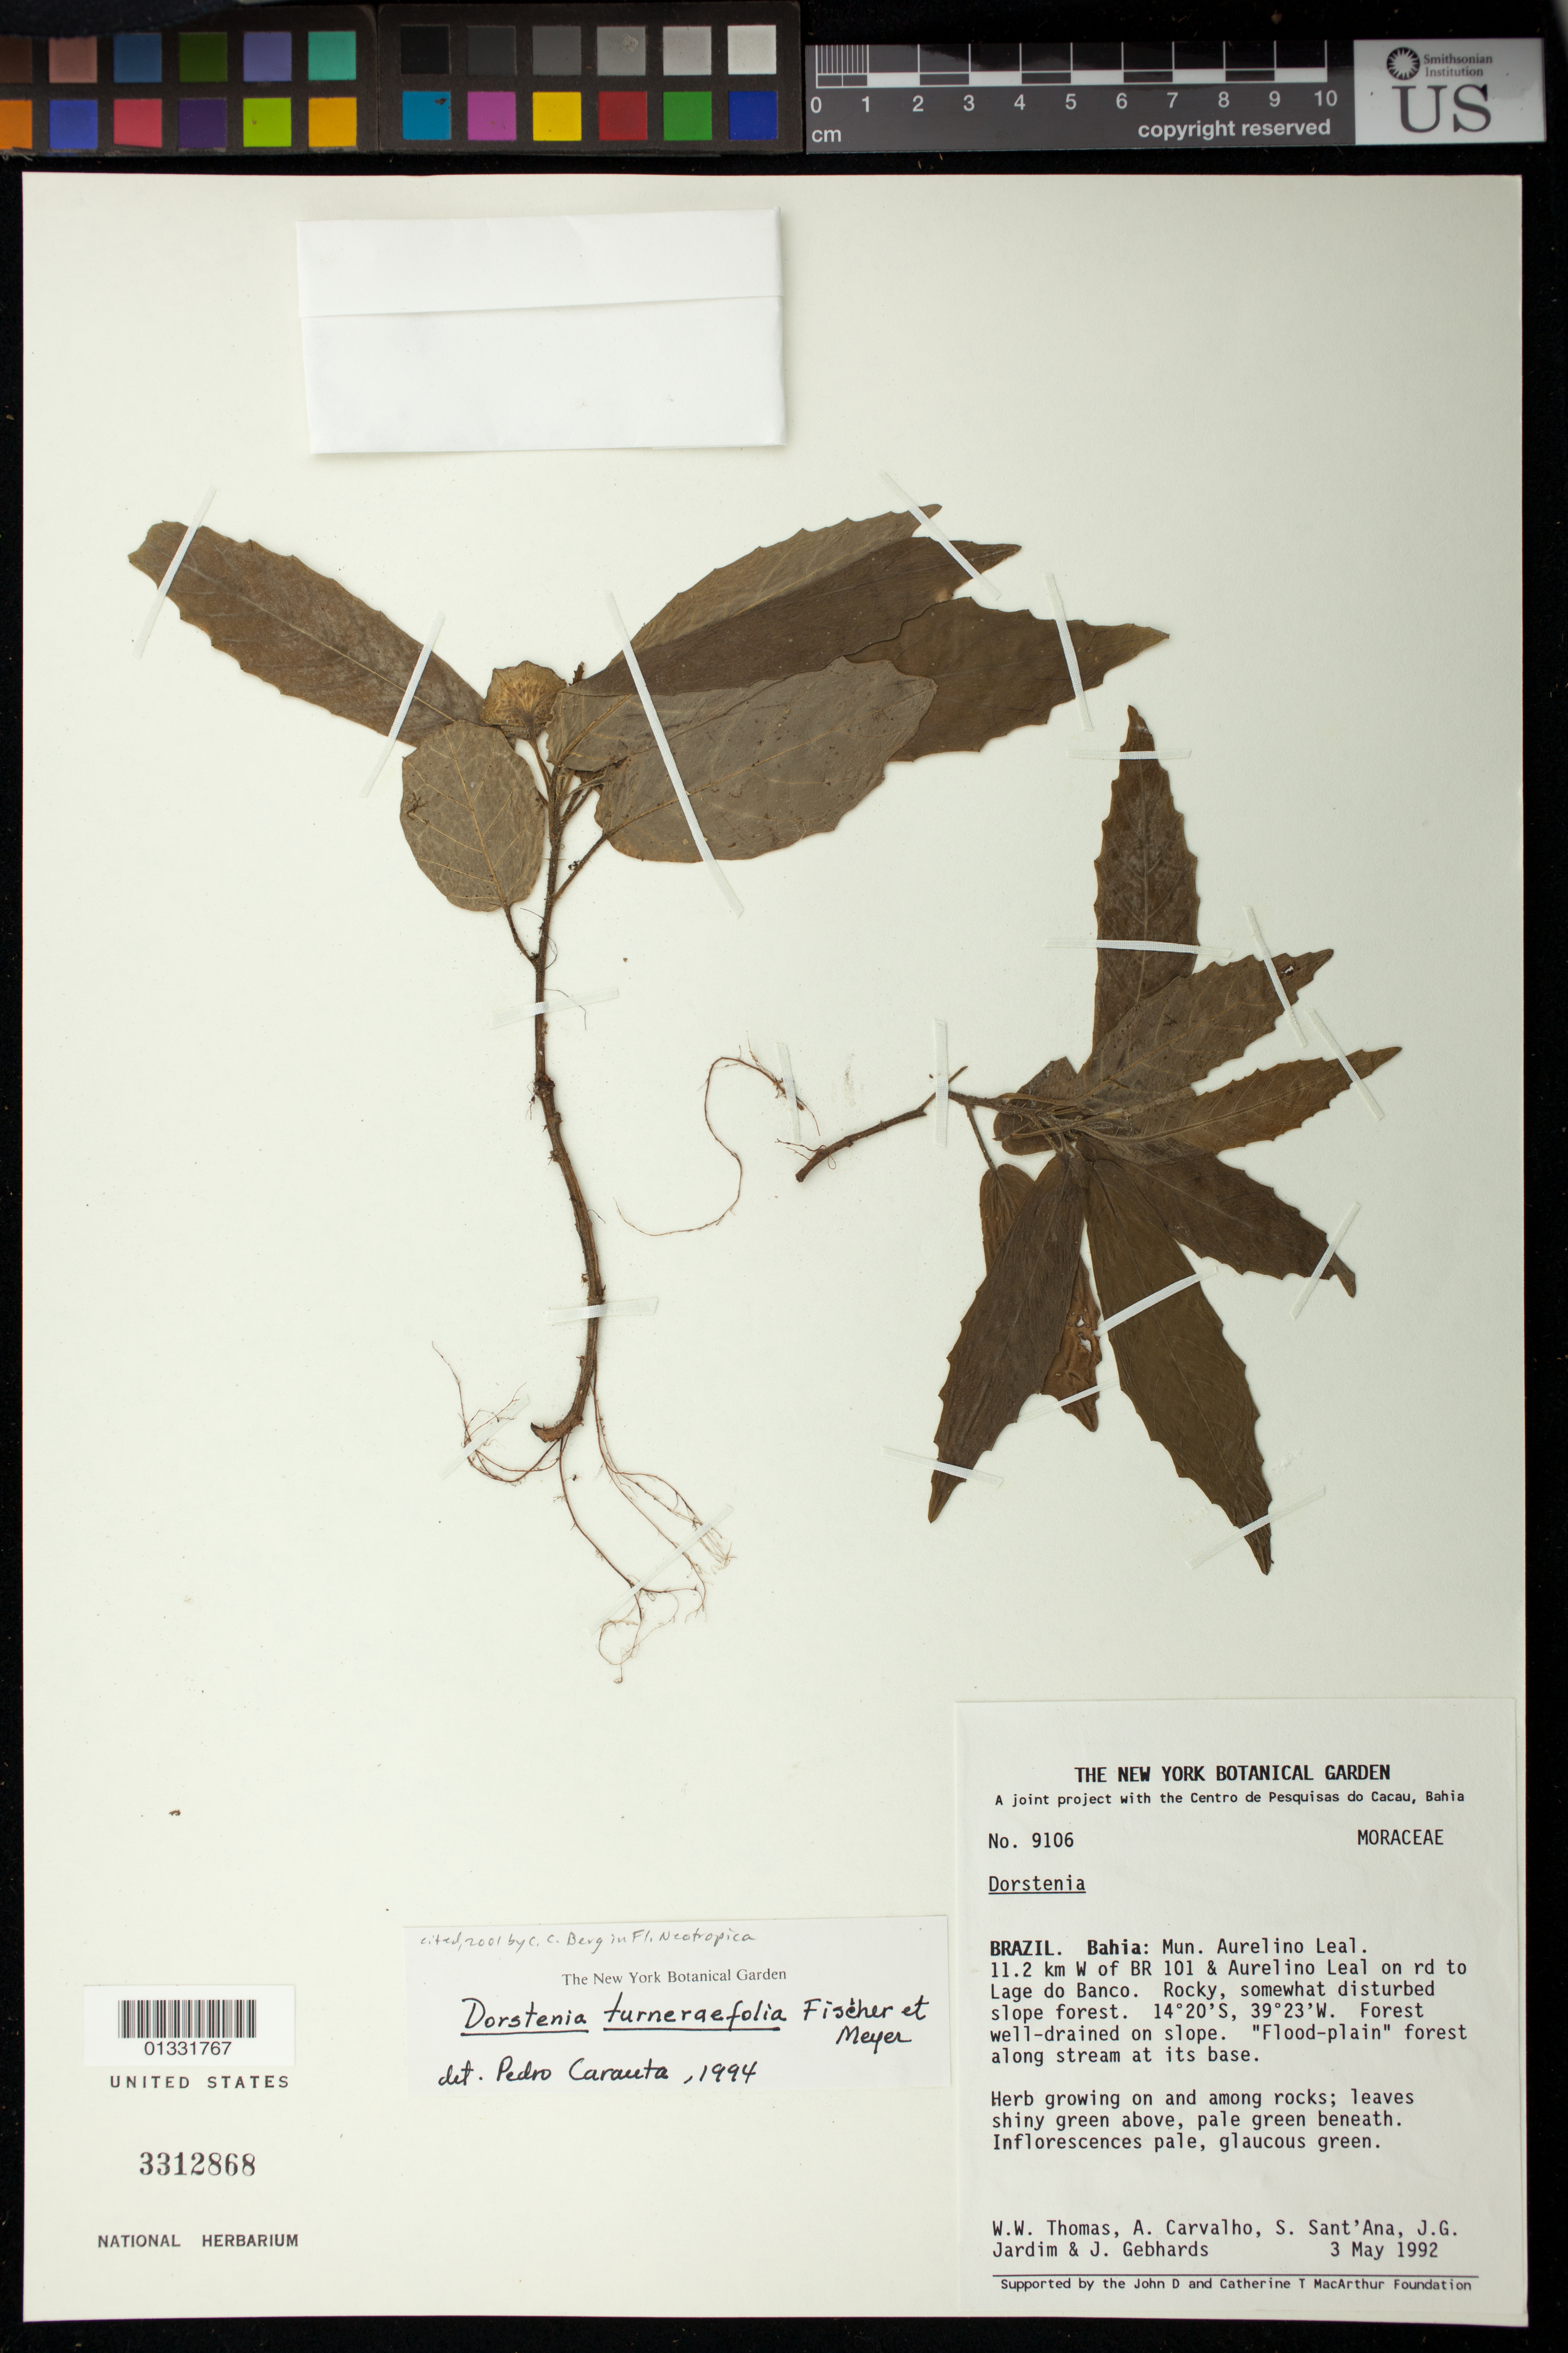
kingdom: Plantae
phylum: Tracheophyta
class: Magnoliopsida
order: Rosales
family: Moraceae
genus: Dorstenia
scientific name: Dorstenia turnerifolia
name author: Fisch. & C.A. Mey.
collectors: W. W. Thomas, A. Carvalho, S. C. Sant'Ana & J. G. Járdim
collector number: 9106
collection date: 1992-05-03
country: Brazil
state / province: Bahia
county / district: Aurelino Leal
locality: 11.2km W of BR 101 & Aurelino Leal on rd to Lage do Banco.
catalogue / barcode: US 3312868